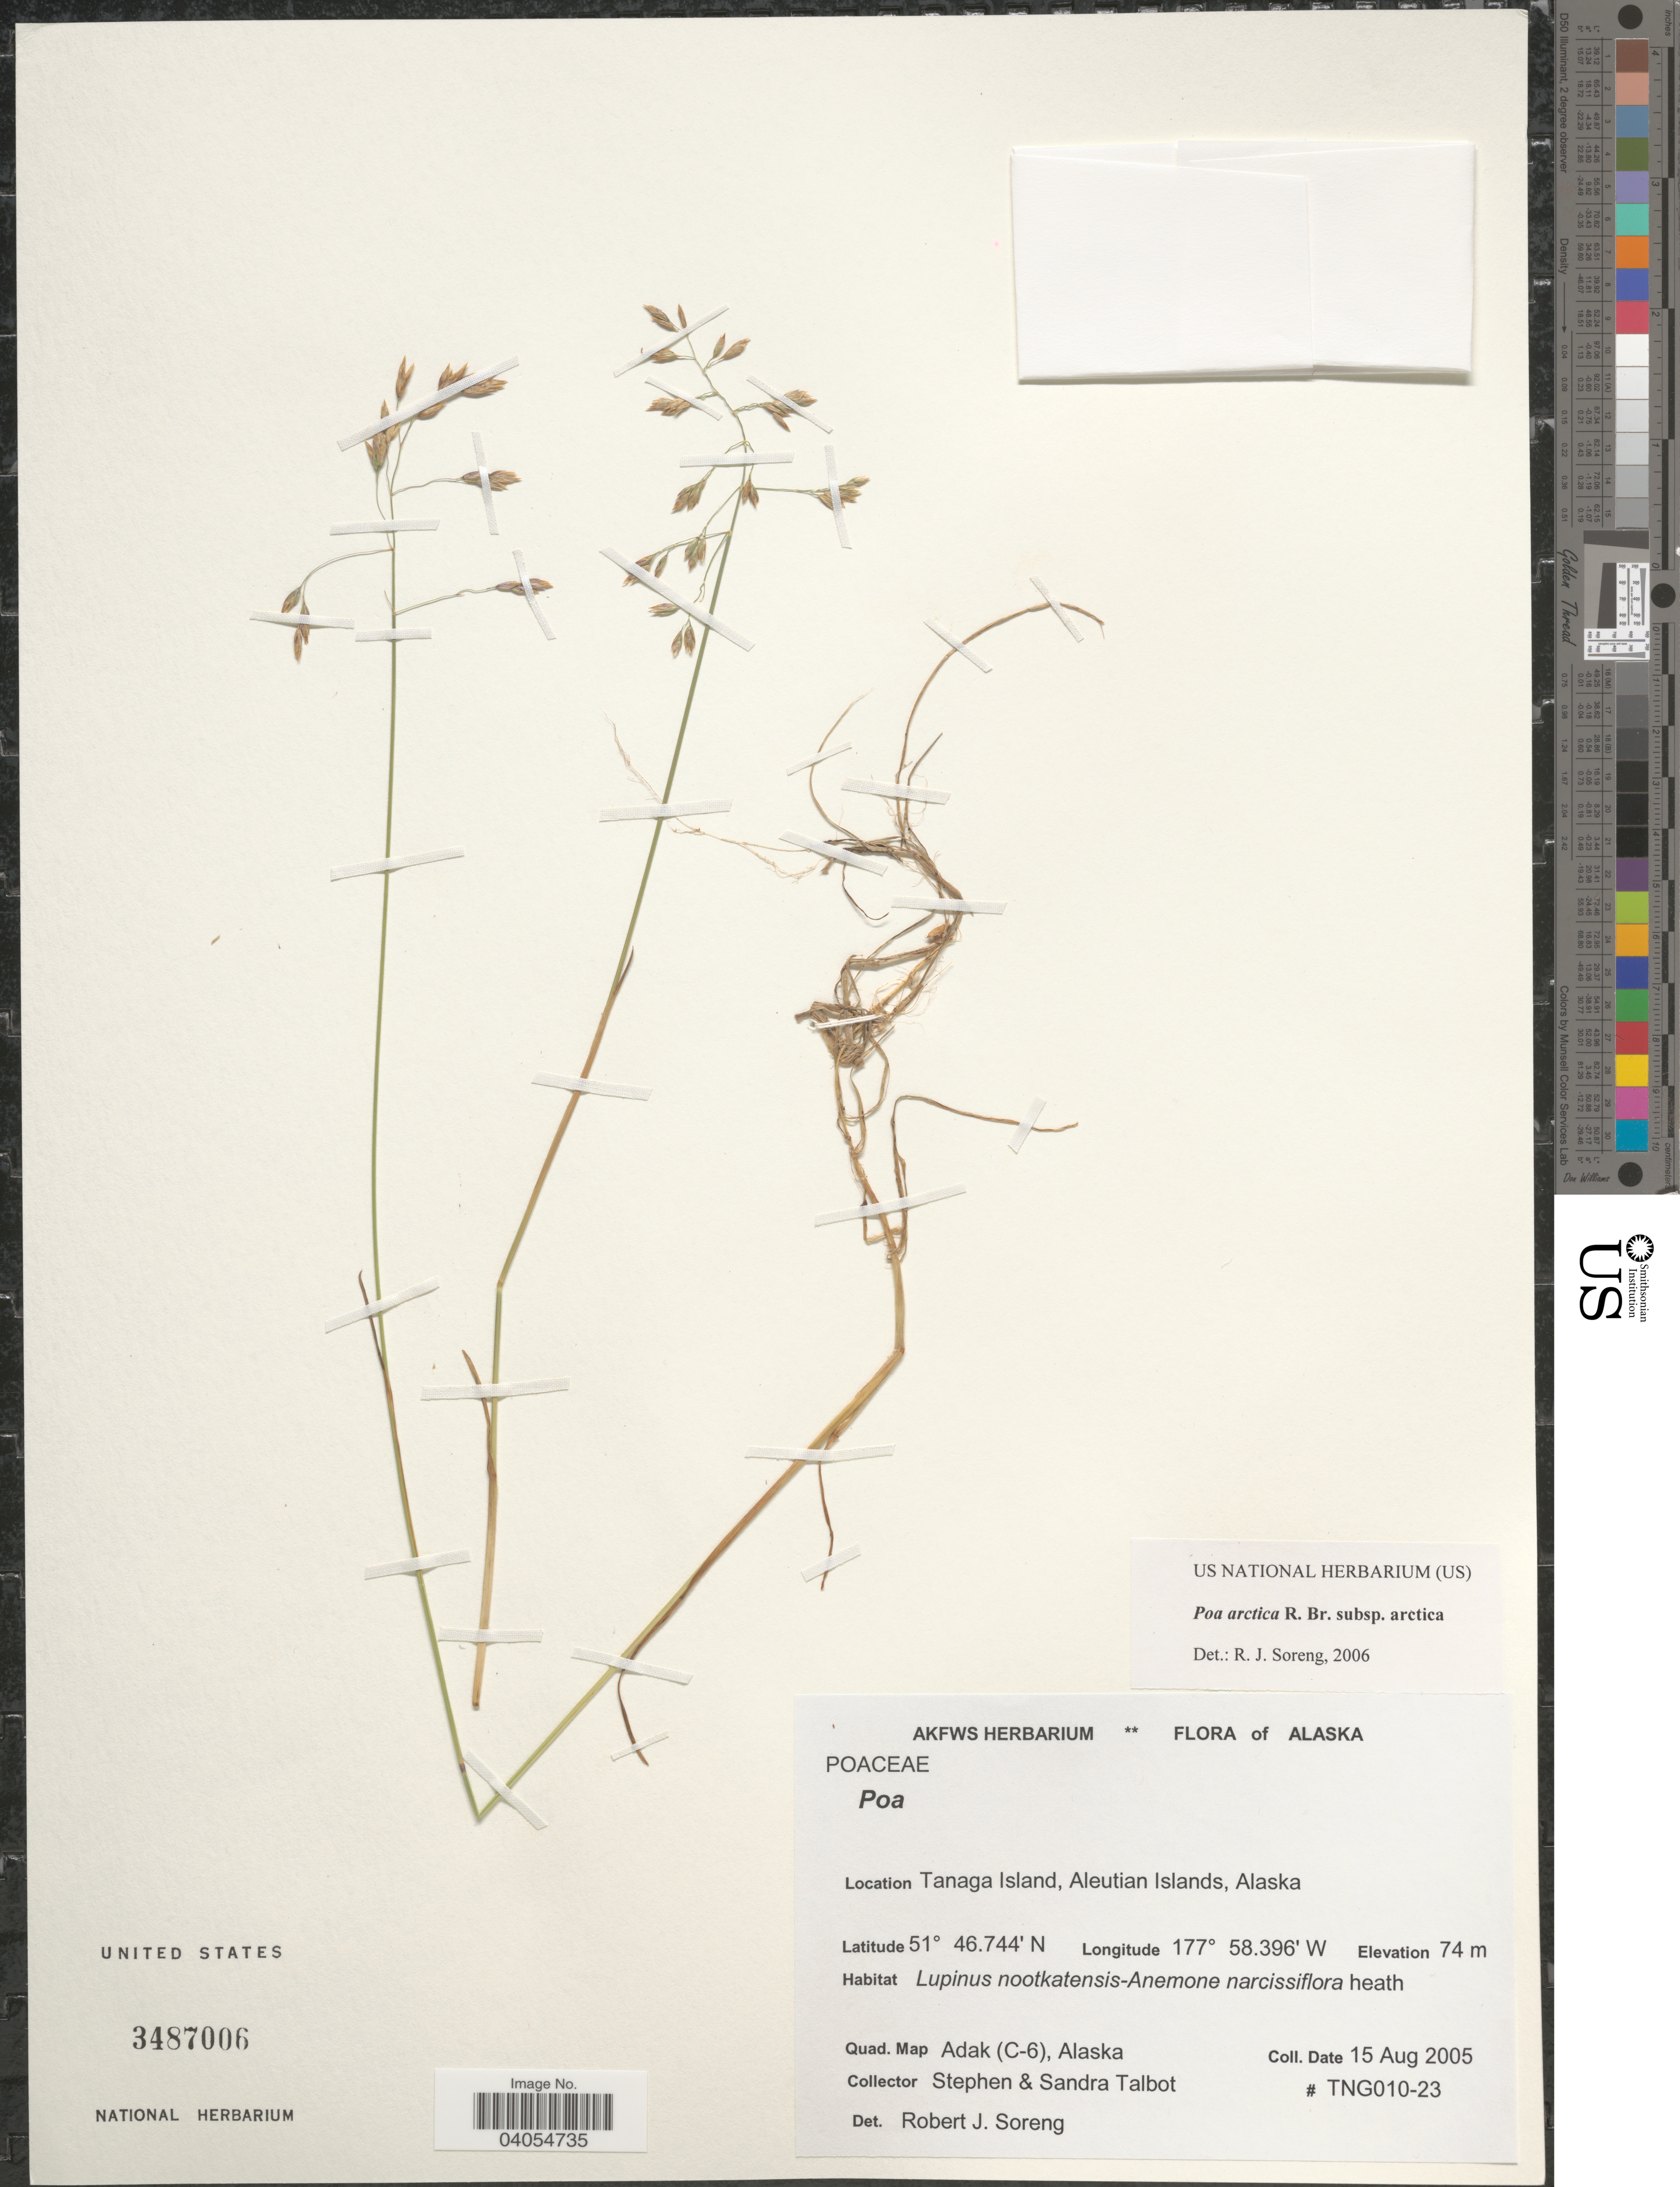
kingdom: Plantae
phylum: Tracheophyta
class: Liliopsida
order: Poales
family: Poaceae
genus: Poa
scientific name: Poa arctica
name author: R. Br.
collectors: S. S. Talbot & S. Talbot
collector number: TNG010-23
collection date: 2005-08-15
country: United States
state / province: Alaska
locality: Tanaga Island, Aleutian Islands. Quad. Map Adak (C-6).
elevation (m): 74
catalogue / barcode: US 3487006